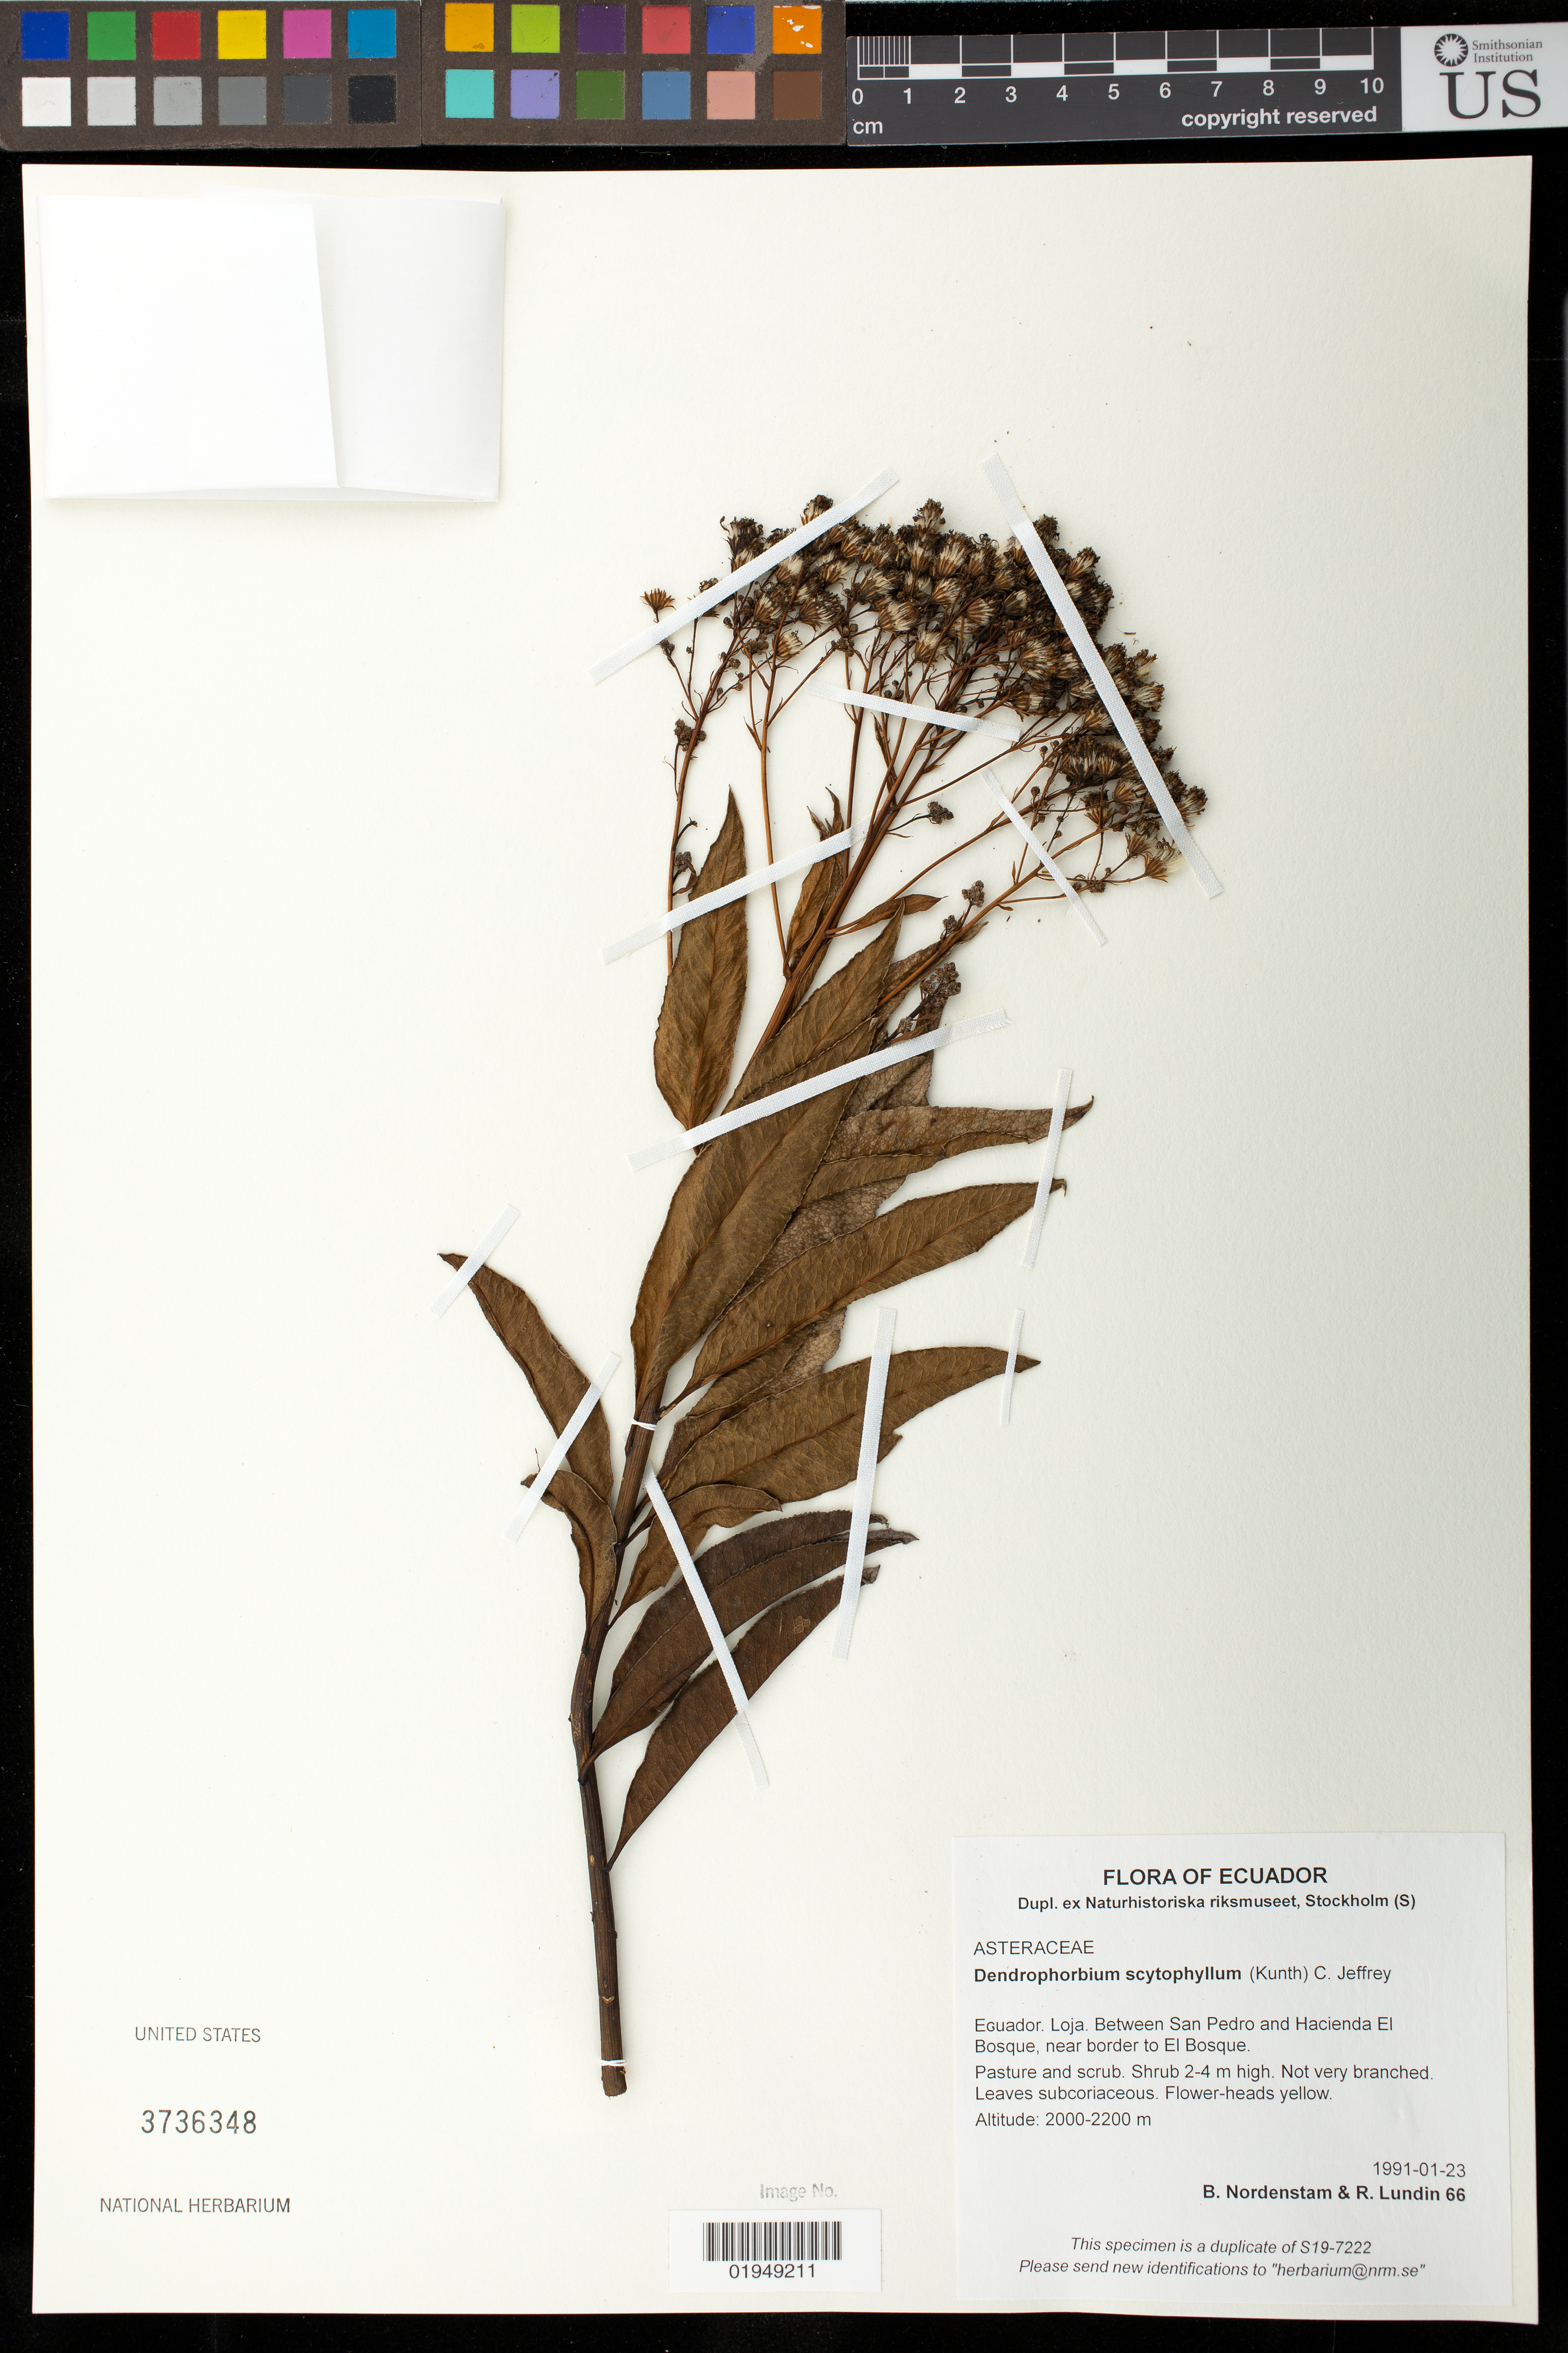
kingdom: Plantae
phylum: Tracheophyta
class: Magnoliopsida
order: Asterales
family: Asteraceae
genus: Dendrophorbium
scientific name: Dendrophorbium scytophyllum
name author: (Kunth) C. Jeffrey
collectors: B. Nordenstam & R. Lundin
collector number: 66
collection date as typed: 1991-01-23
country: Ecuador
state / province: Loja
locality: Between San Pedro and Hacienda El Bosque, near border to El Bosque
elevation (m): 2000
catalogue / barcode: US 3736348